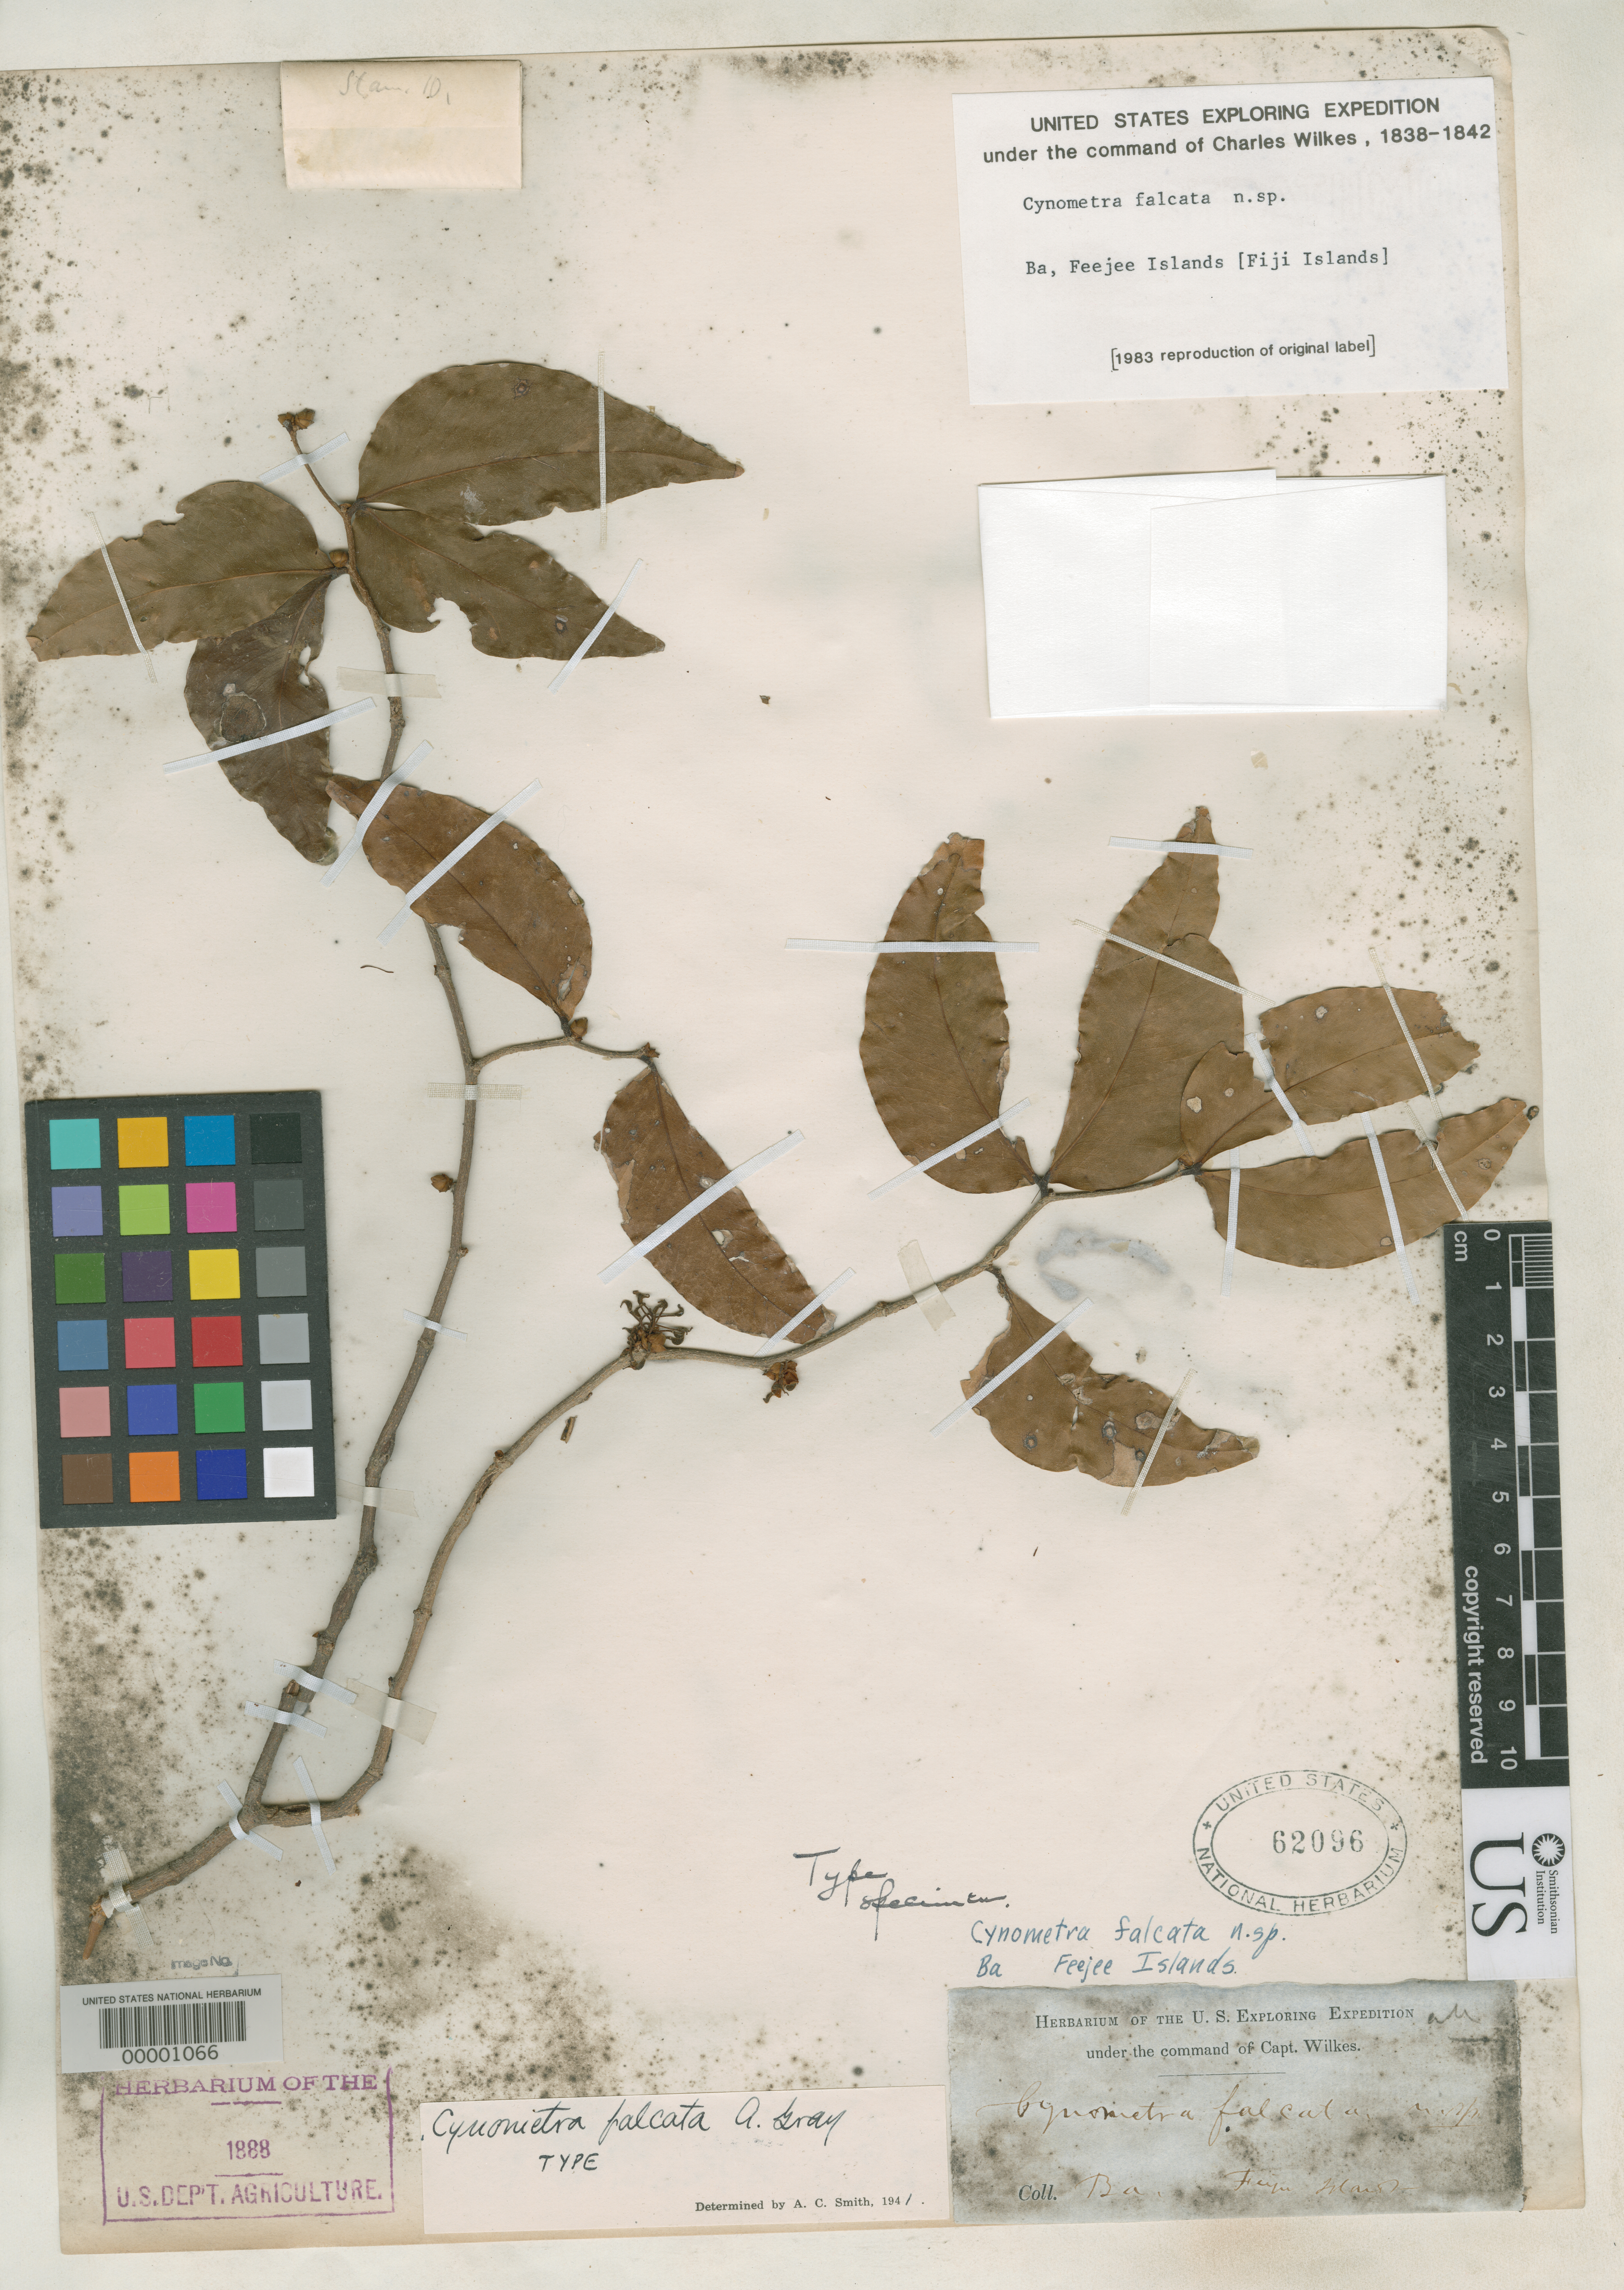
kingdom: Plantae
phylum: Tracheophyta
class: Magnoliopsida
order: Fabales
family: Fabaceae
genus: Cynometra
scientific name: Cynometra falcata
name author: A. Gray in Wilkes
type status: Type Collection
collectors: Wilkes Explor. Exped.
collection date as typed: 1838 to -- --- 1842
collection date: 1838/1842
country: Fiji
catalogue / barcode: US 62096